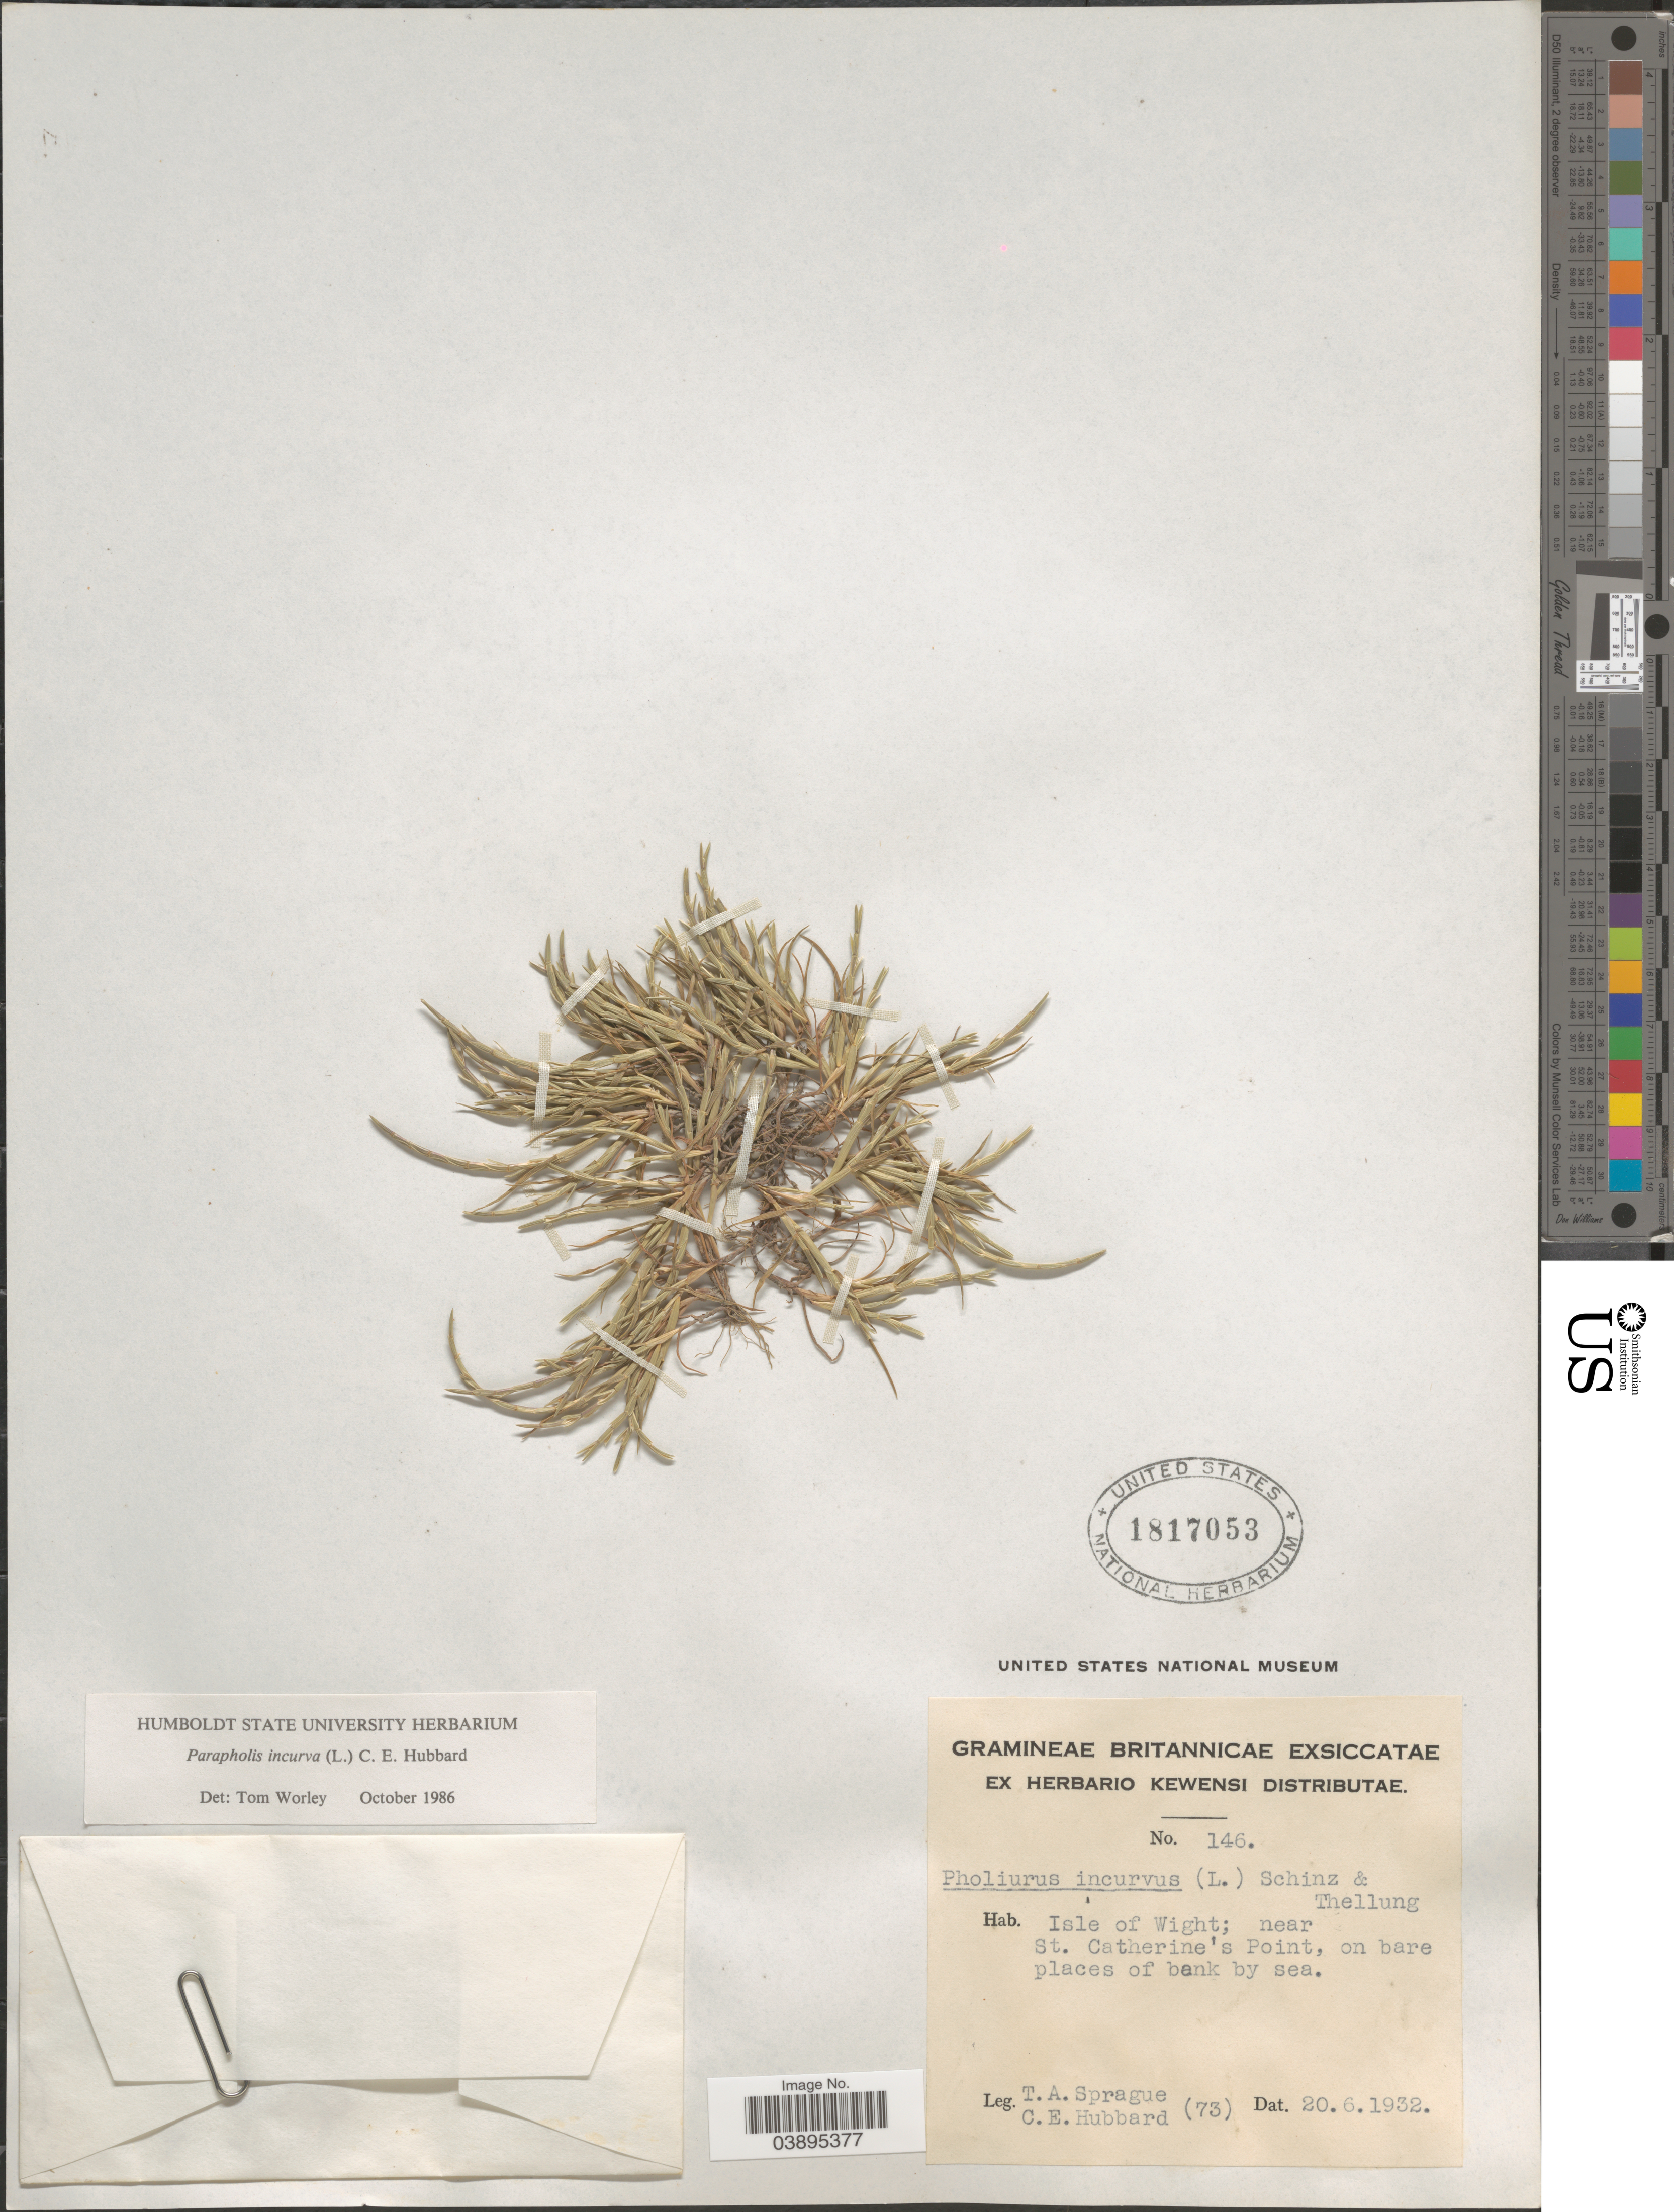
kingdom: Plantae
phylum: Tracheophyta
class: Liliopsida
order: Poales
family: Poaceae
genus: Parapholis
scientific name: Parapholis incurva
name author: (L.) C.E. Hubb.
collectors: T. A. Sprague & C. E. Hubbard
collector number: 73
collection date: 1932-06-20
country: United Kingdom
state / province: England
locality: Isle of Wight; near St. Catherine's Point, on bare places of bank by sea.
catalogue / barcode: US 1817053